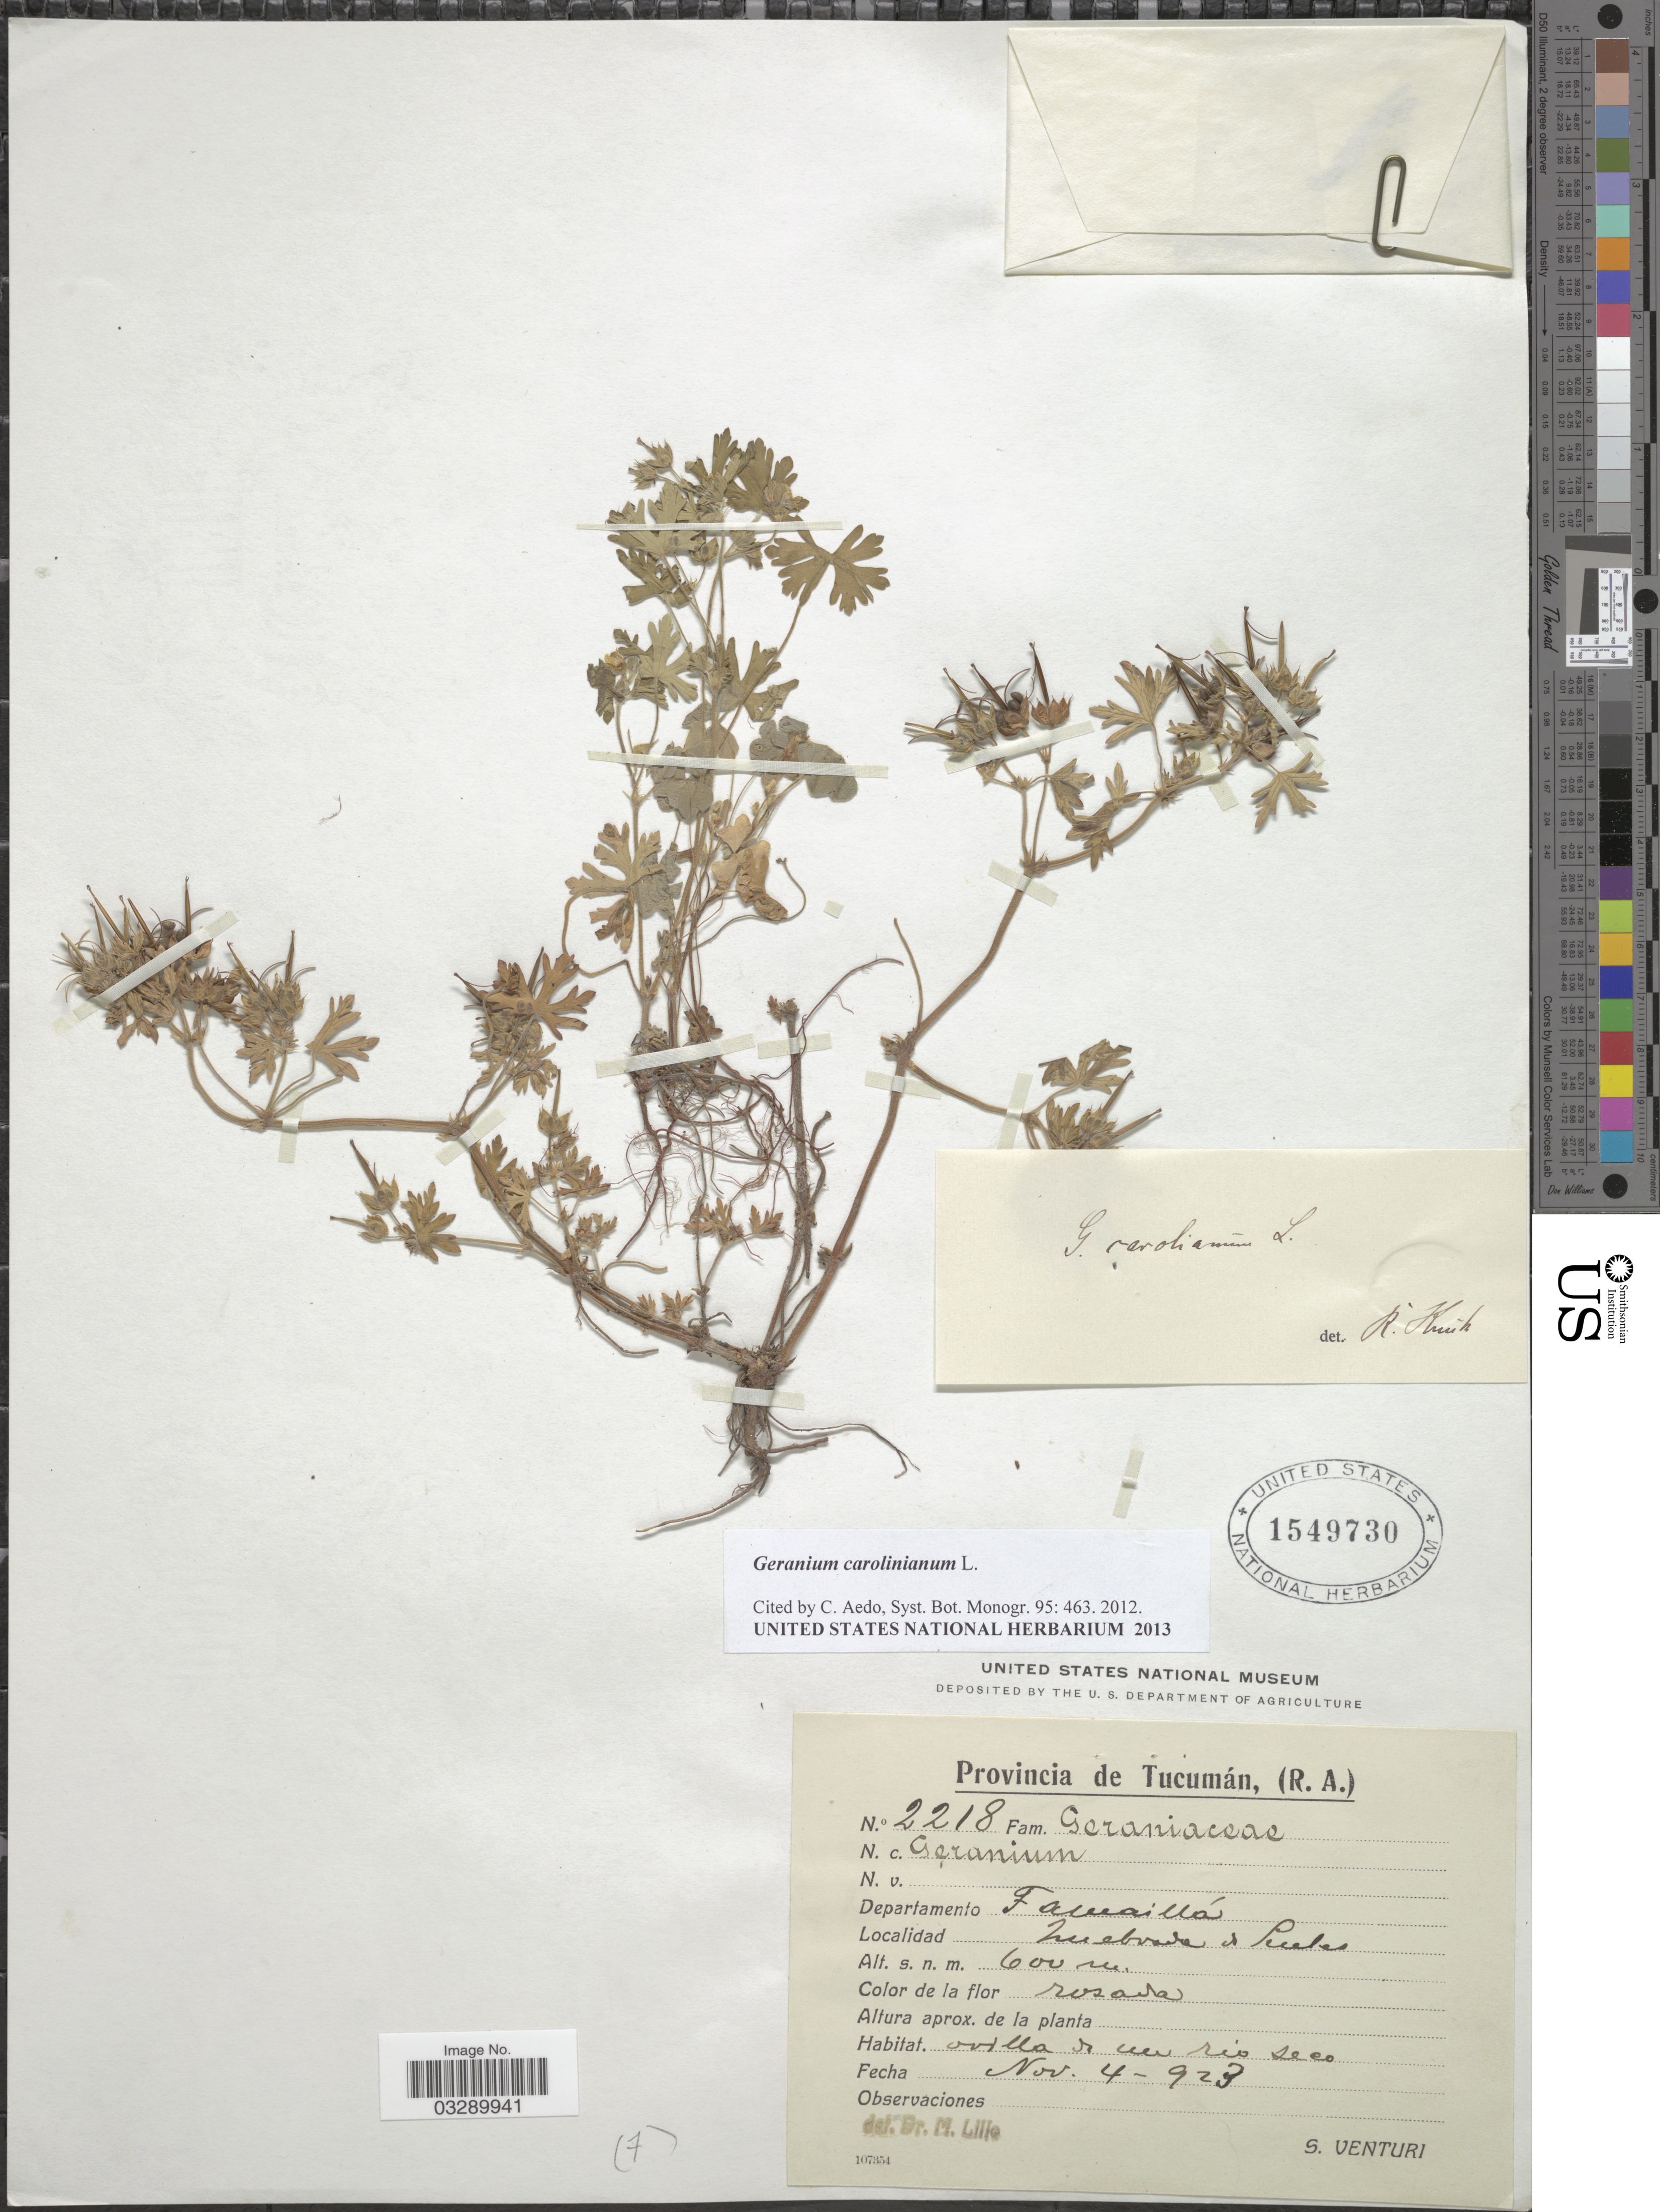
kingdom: Plantae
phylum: Tracheophyta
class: Magnoliopsida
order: Geraniales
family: Geraniaceae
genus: Geranium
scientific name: Geranium carolinianum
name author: L.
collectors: S. Venturi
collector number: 2218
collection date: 1923-11-04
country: Argentina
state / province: Tucuman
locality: Departamento Famaillá. Quebrada de Lules.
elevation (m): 600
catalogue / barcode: US 1549730